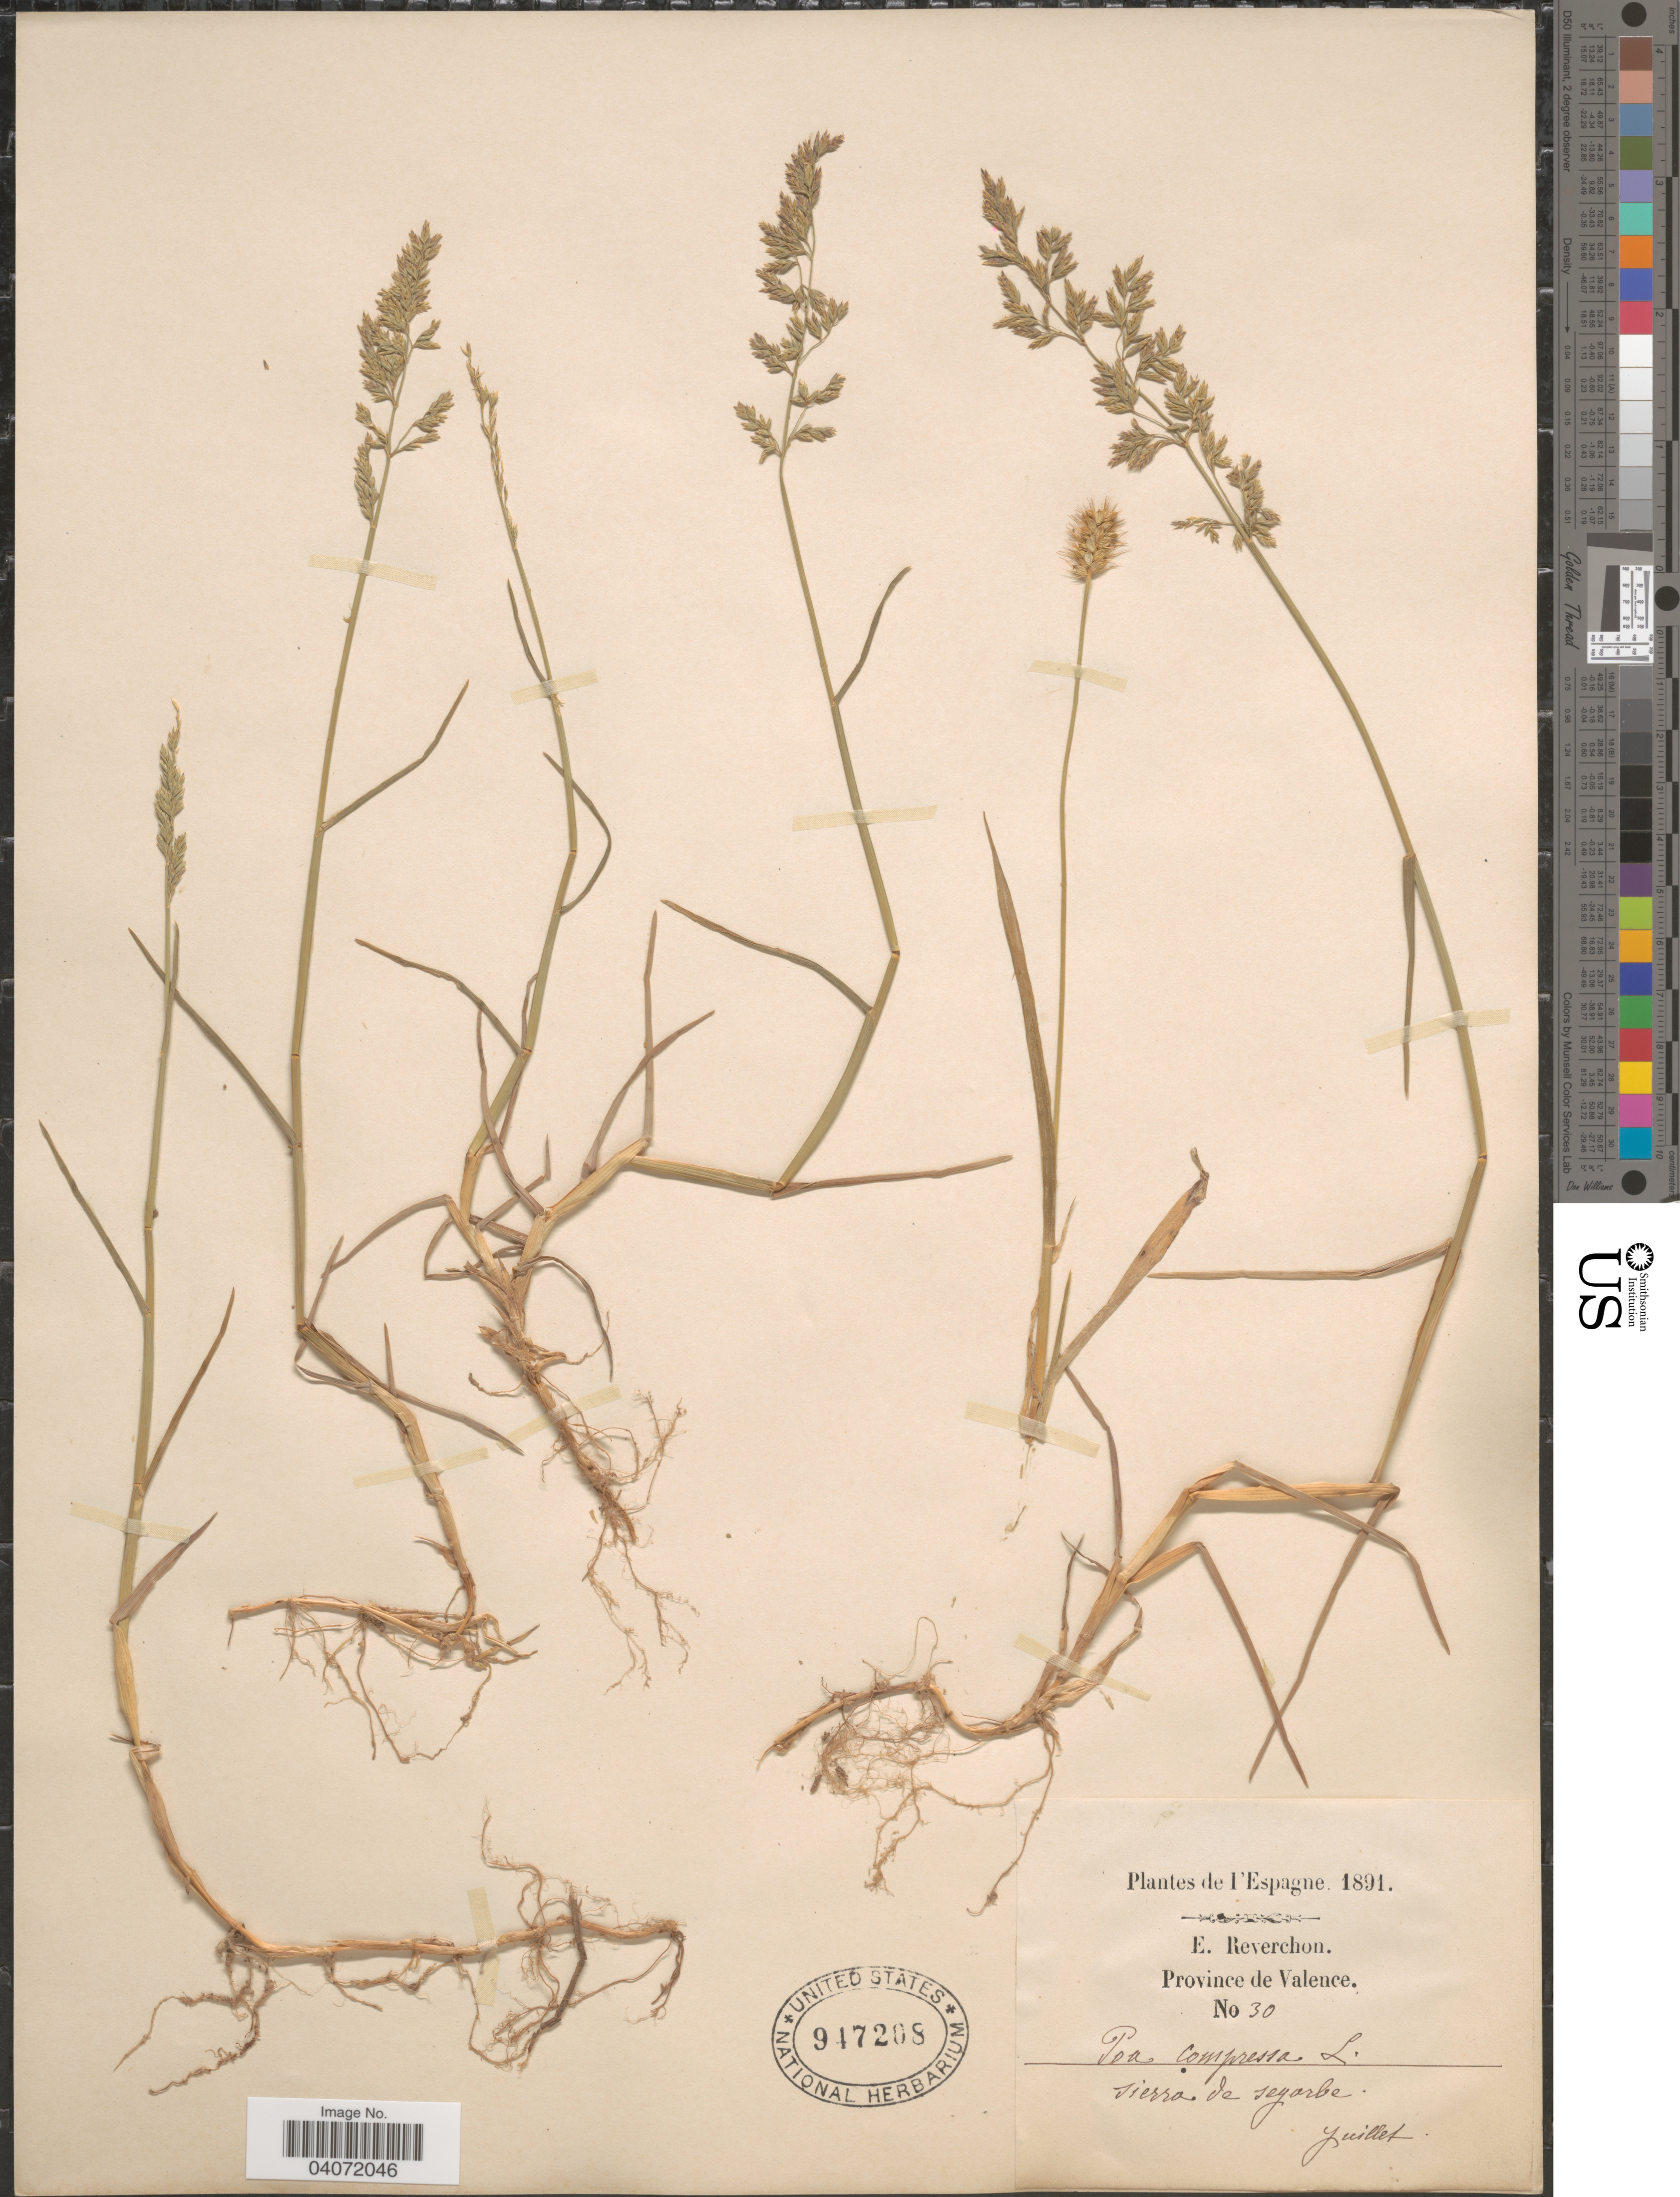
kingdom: Plantae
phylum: Tracheophyta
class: Liliopsida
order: Poales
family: Poaceae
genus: Poa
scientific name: Poa compressa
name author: L.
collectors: E. Reverchon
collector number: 30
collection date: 1891-07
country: Spain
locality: Espagne. Province de Valence. Sierra de Seyorbe.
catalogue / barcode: US 947208